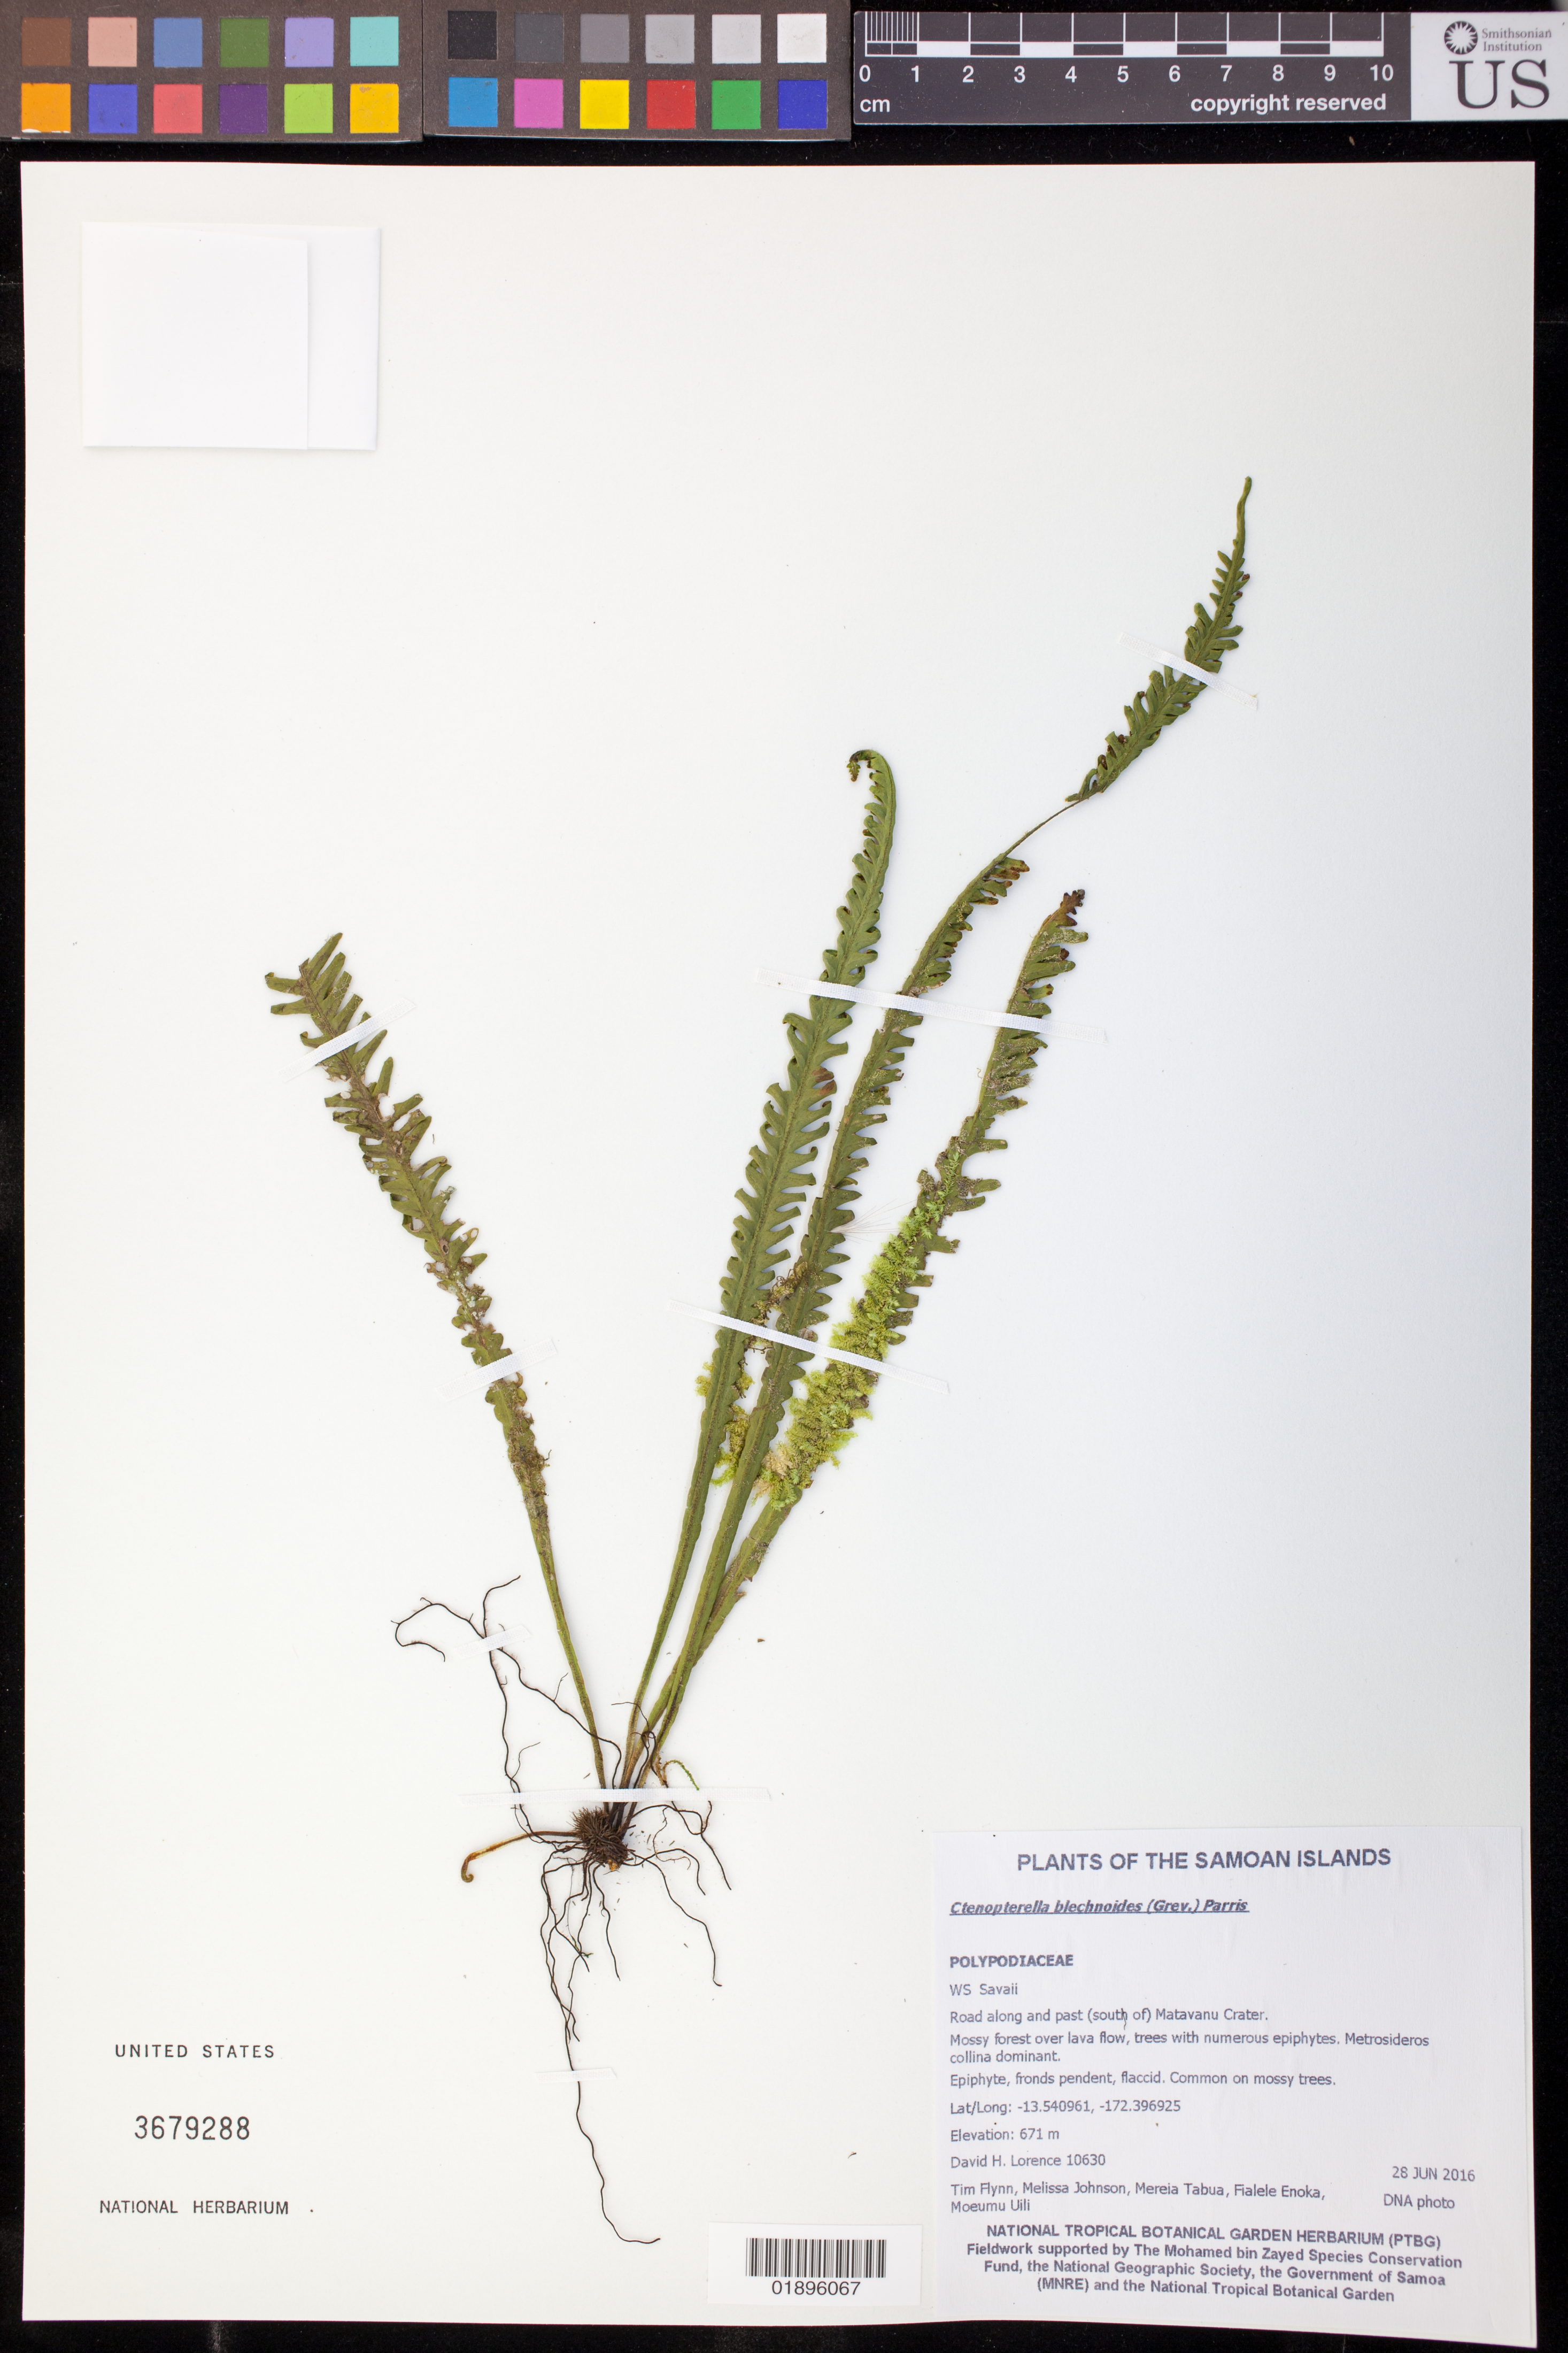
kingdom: Plantae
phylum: Tracheophyta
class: Polypodiopsida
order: Polypodiales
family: Polypodiaceae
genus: Ctenopterella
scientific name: Ctenopterella blechnoides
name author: (Grev.) Parris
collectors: D. Lorence, T. W. Flynn, M. Johnson, M. Tabua, F. Enoka & M. Uili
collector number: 10630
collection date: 2016-06-28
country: Samoa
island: Savai'i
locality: Road along and past (south of) Matavanu Crater.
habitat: Mossy forest over lava flow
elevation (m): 671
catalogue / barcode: US 3679288